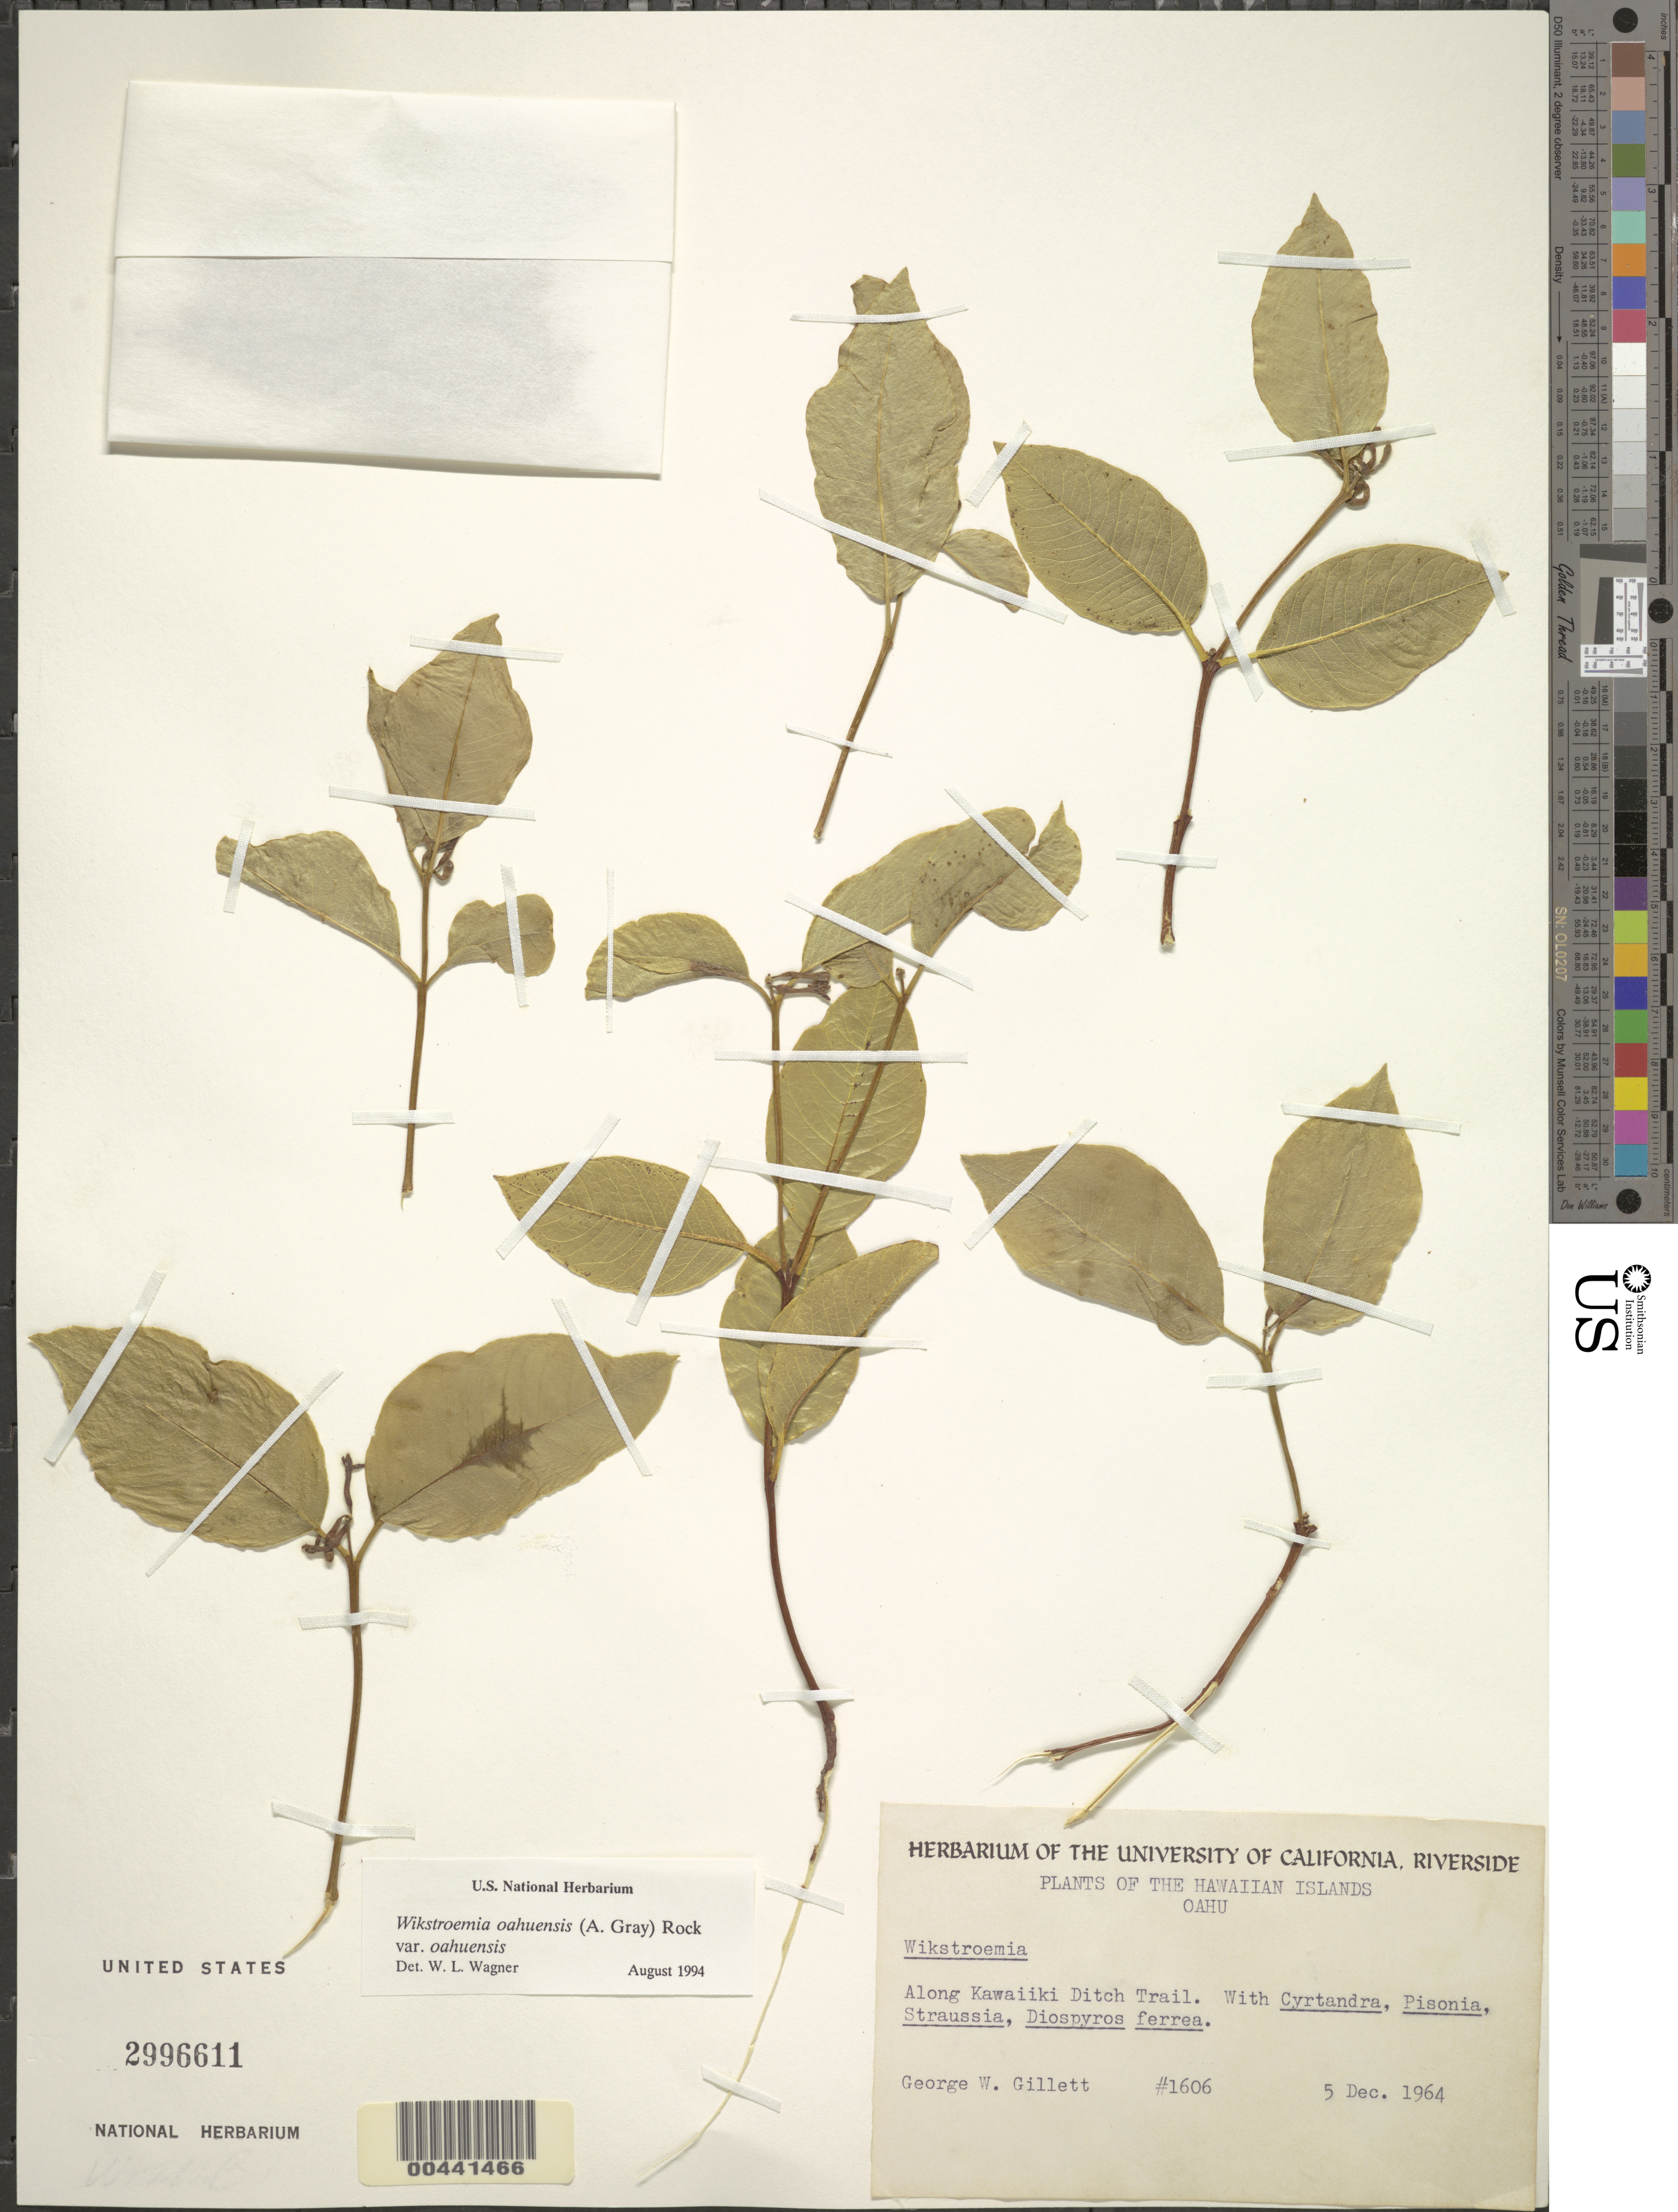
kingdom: Plantae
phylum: Tracheophyta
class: Magnoliopsida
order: Malvales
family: Thymelaeaceae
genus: Wikstroemia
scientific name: Wikstroemia oahuensis var. oahuensis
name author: (A. Gray) Rock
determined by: Wagner, W. L., (BOT), Smithsonian Institution - National Museum of Natural History (UNITED STATES)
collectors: G. Gillett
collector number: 1606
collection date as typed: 5 Dec 1964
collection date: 1964-12-05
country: United States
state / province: Hawaii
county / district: Honolulu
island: Oahu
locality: Along Kawaiiki Ditch Trail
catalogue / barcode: US 2996611